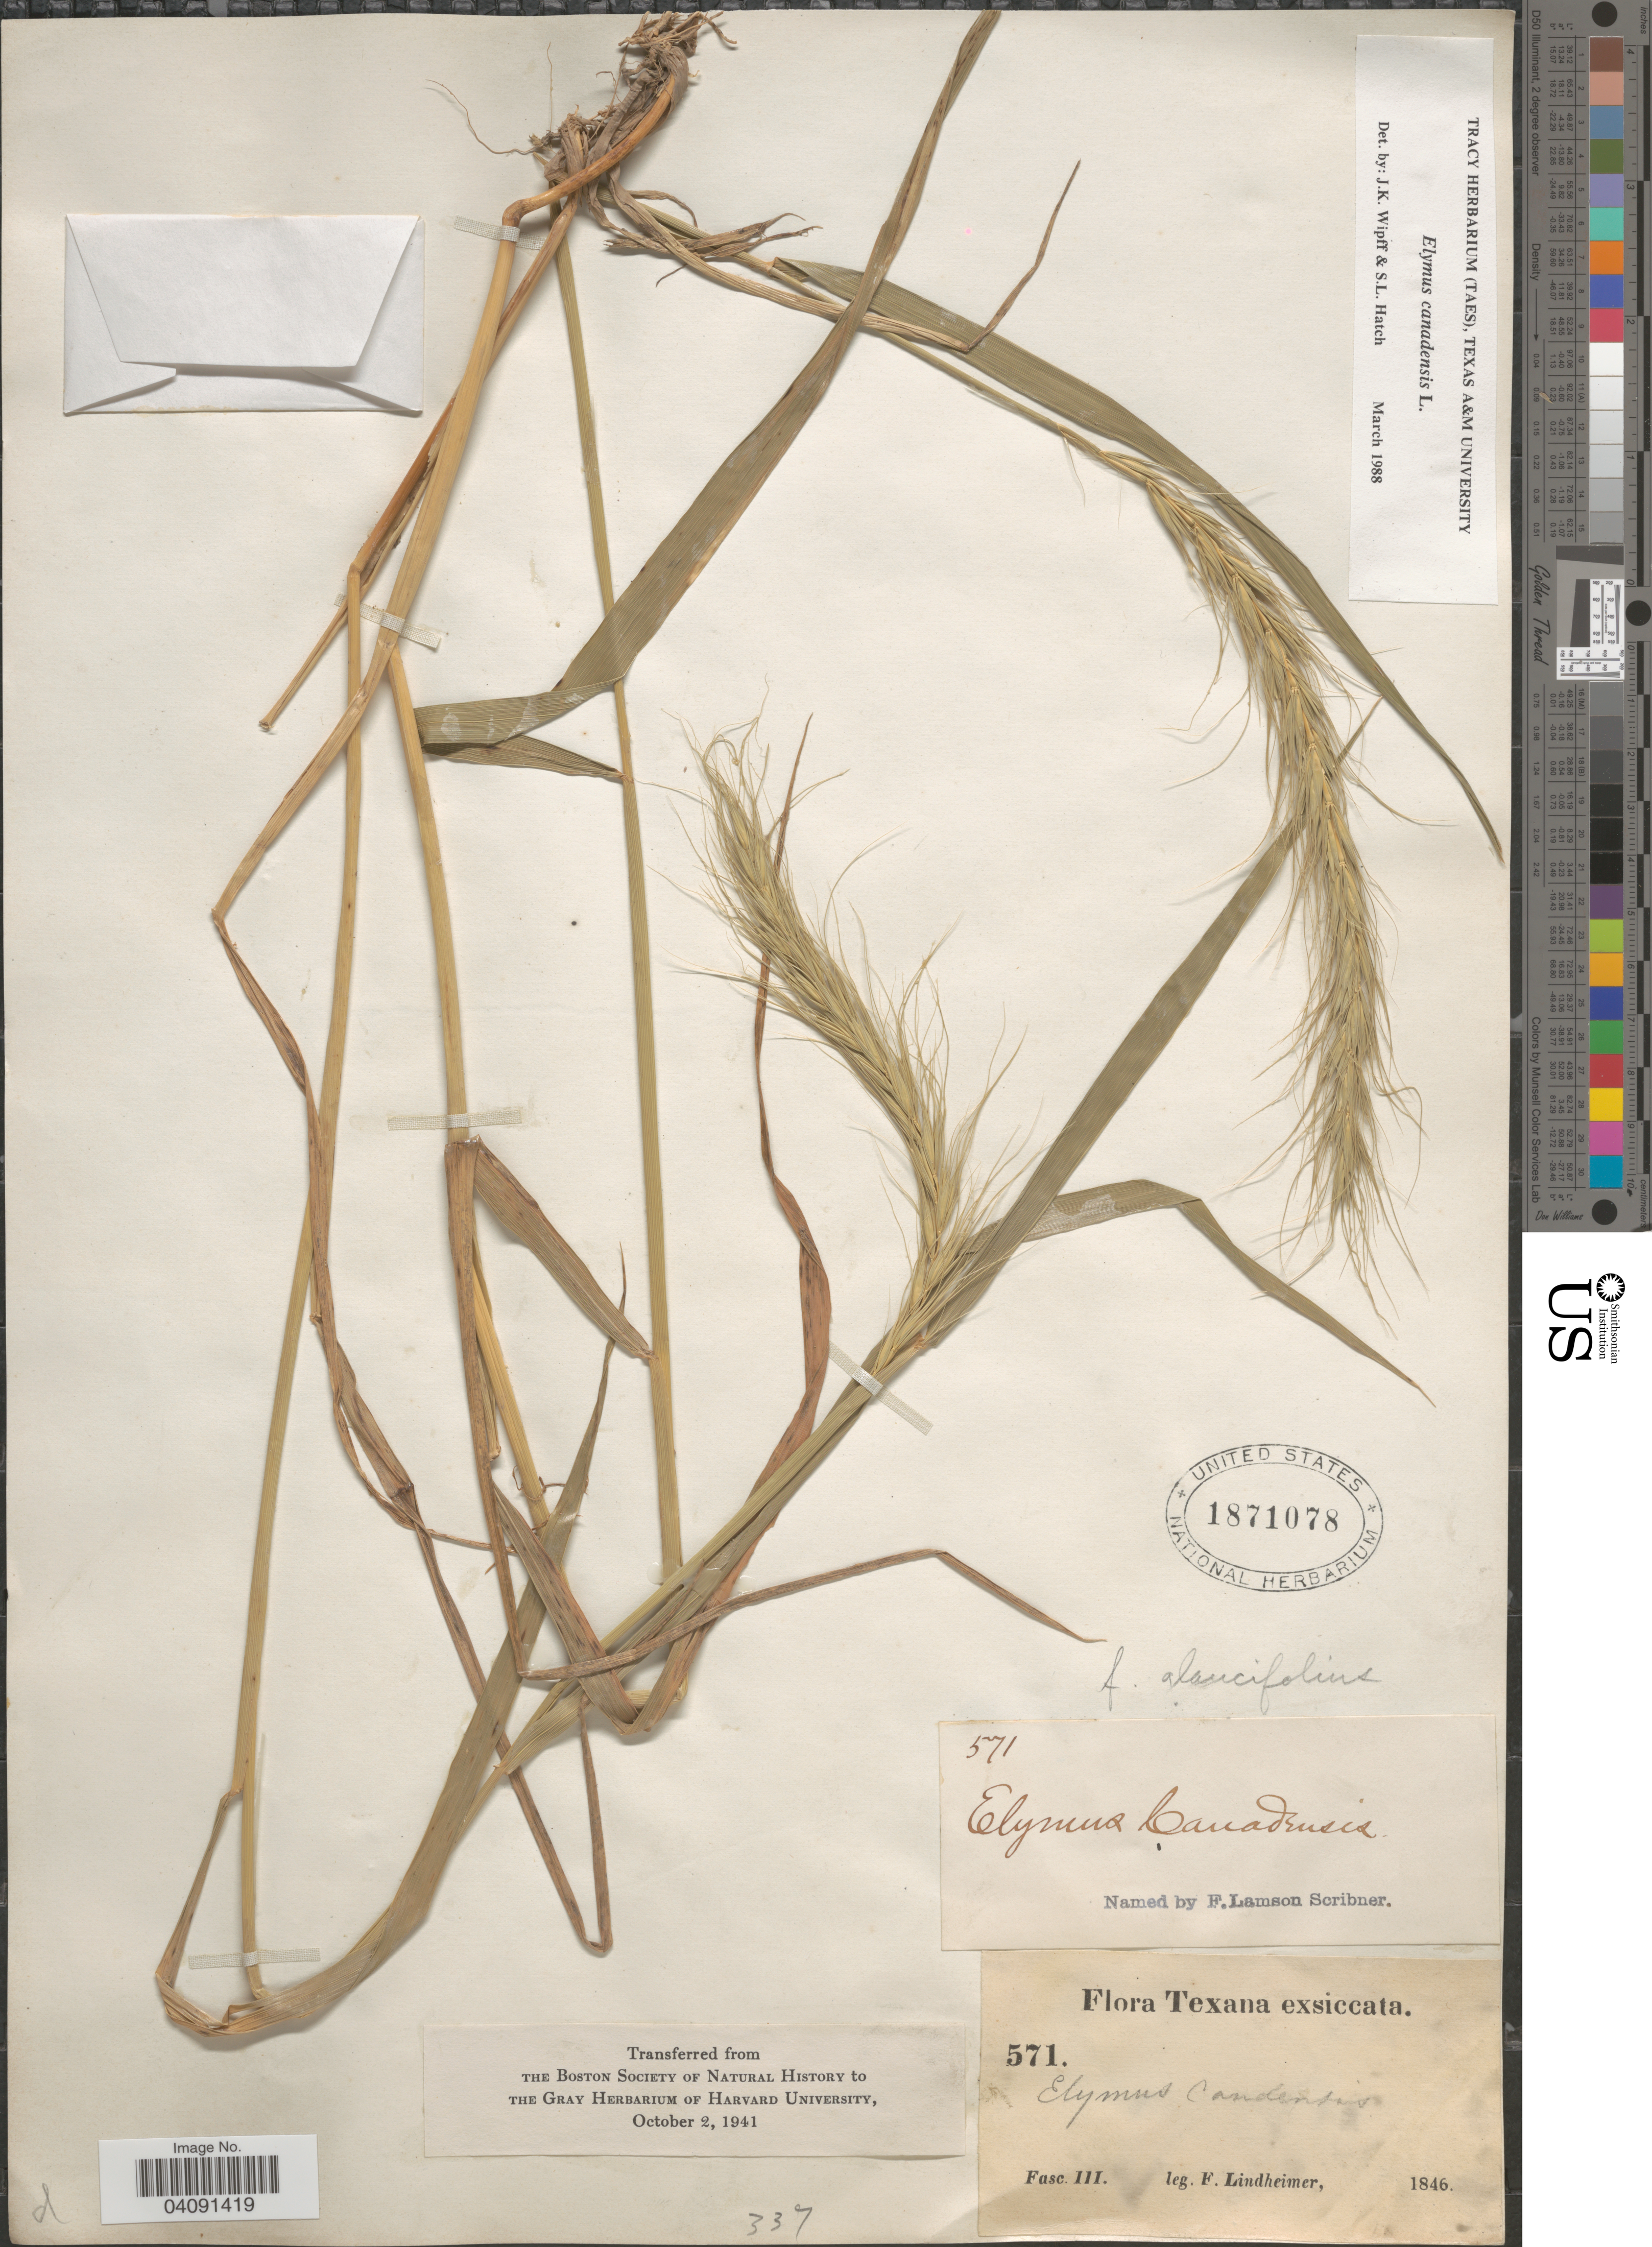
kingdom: Plantae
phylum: Tracheophyta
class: Liliopsida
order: Poales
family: Poaceae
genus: Elymus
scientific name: Elymus canadensis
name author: L.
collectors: F. Lindheimer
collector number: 571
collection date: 1846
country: United States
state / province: Texas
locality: Fasc. III.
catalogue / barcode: US 1871078